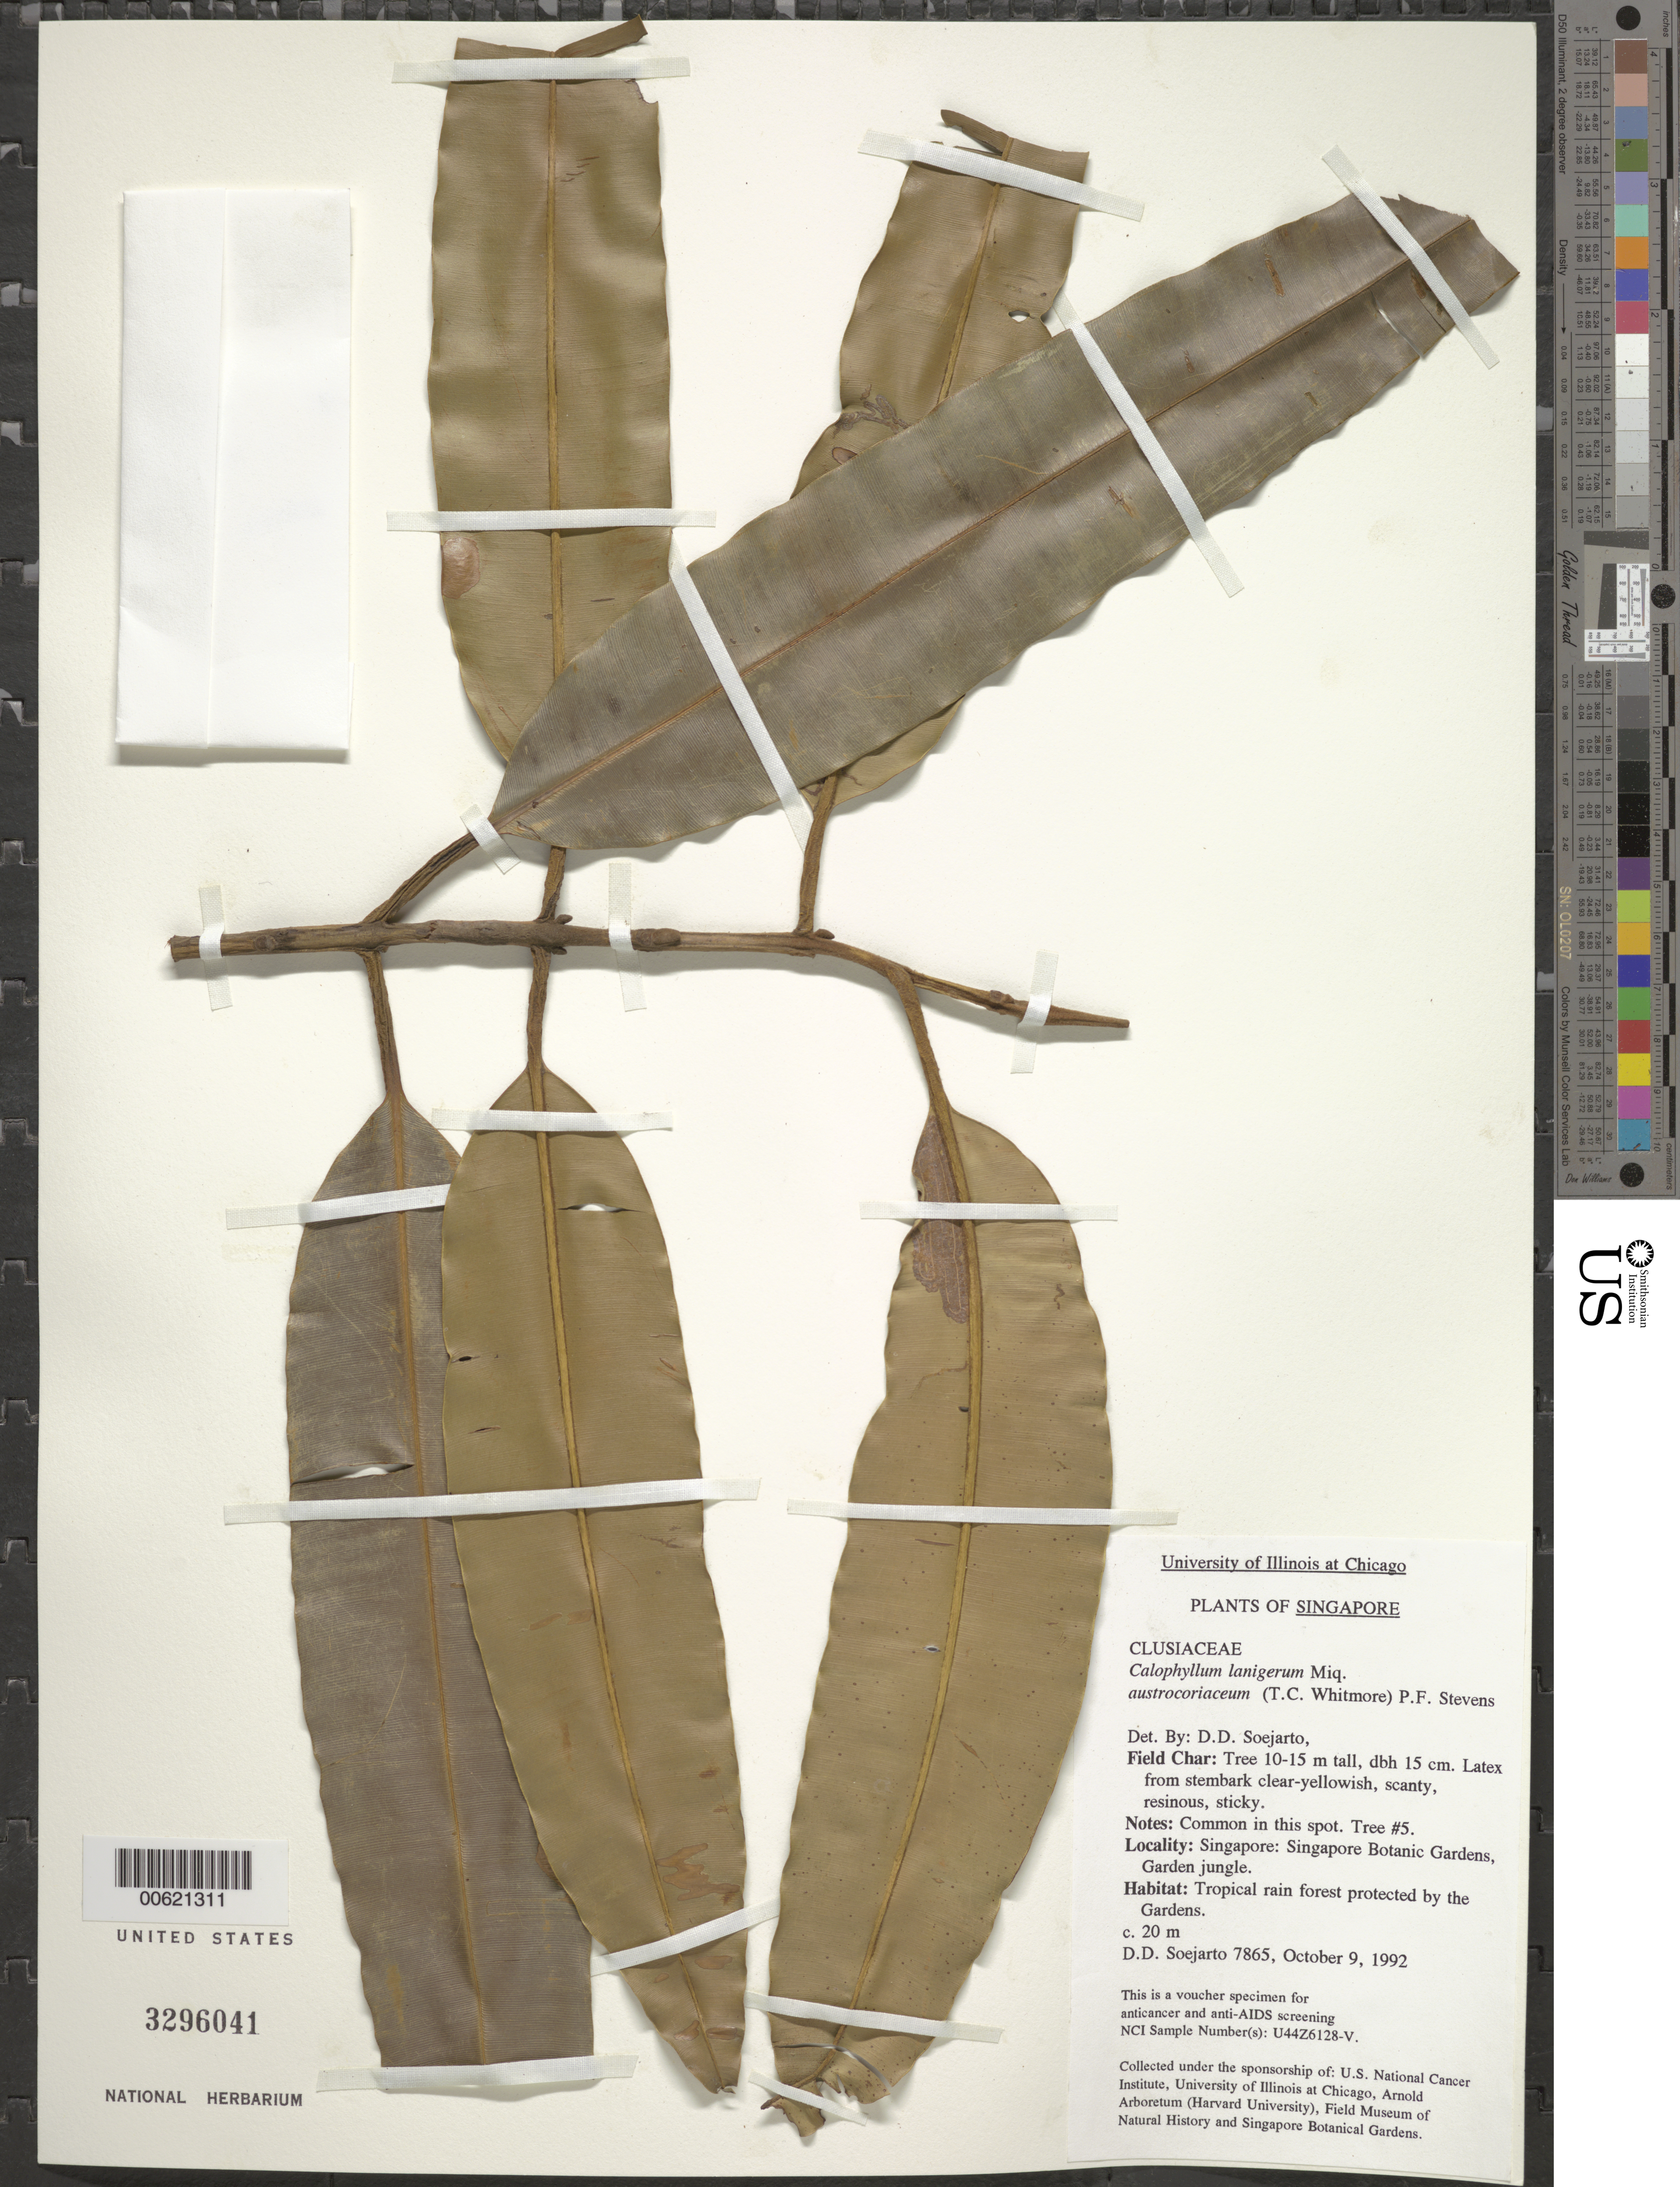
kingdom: Plantae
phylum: Tracheophyta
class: Magnoliopsida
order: Malpighiales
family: Calophyllaceae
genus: Calophyllum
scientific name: Calophyllum lanigerum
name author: Miq.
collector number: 7865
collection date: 1992-10-09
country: Singapore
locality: Singapore Botanic Gardens, Garden jungle.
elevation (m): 20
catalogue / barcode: US 3296041